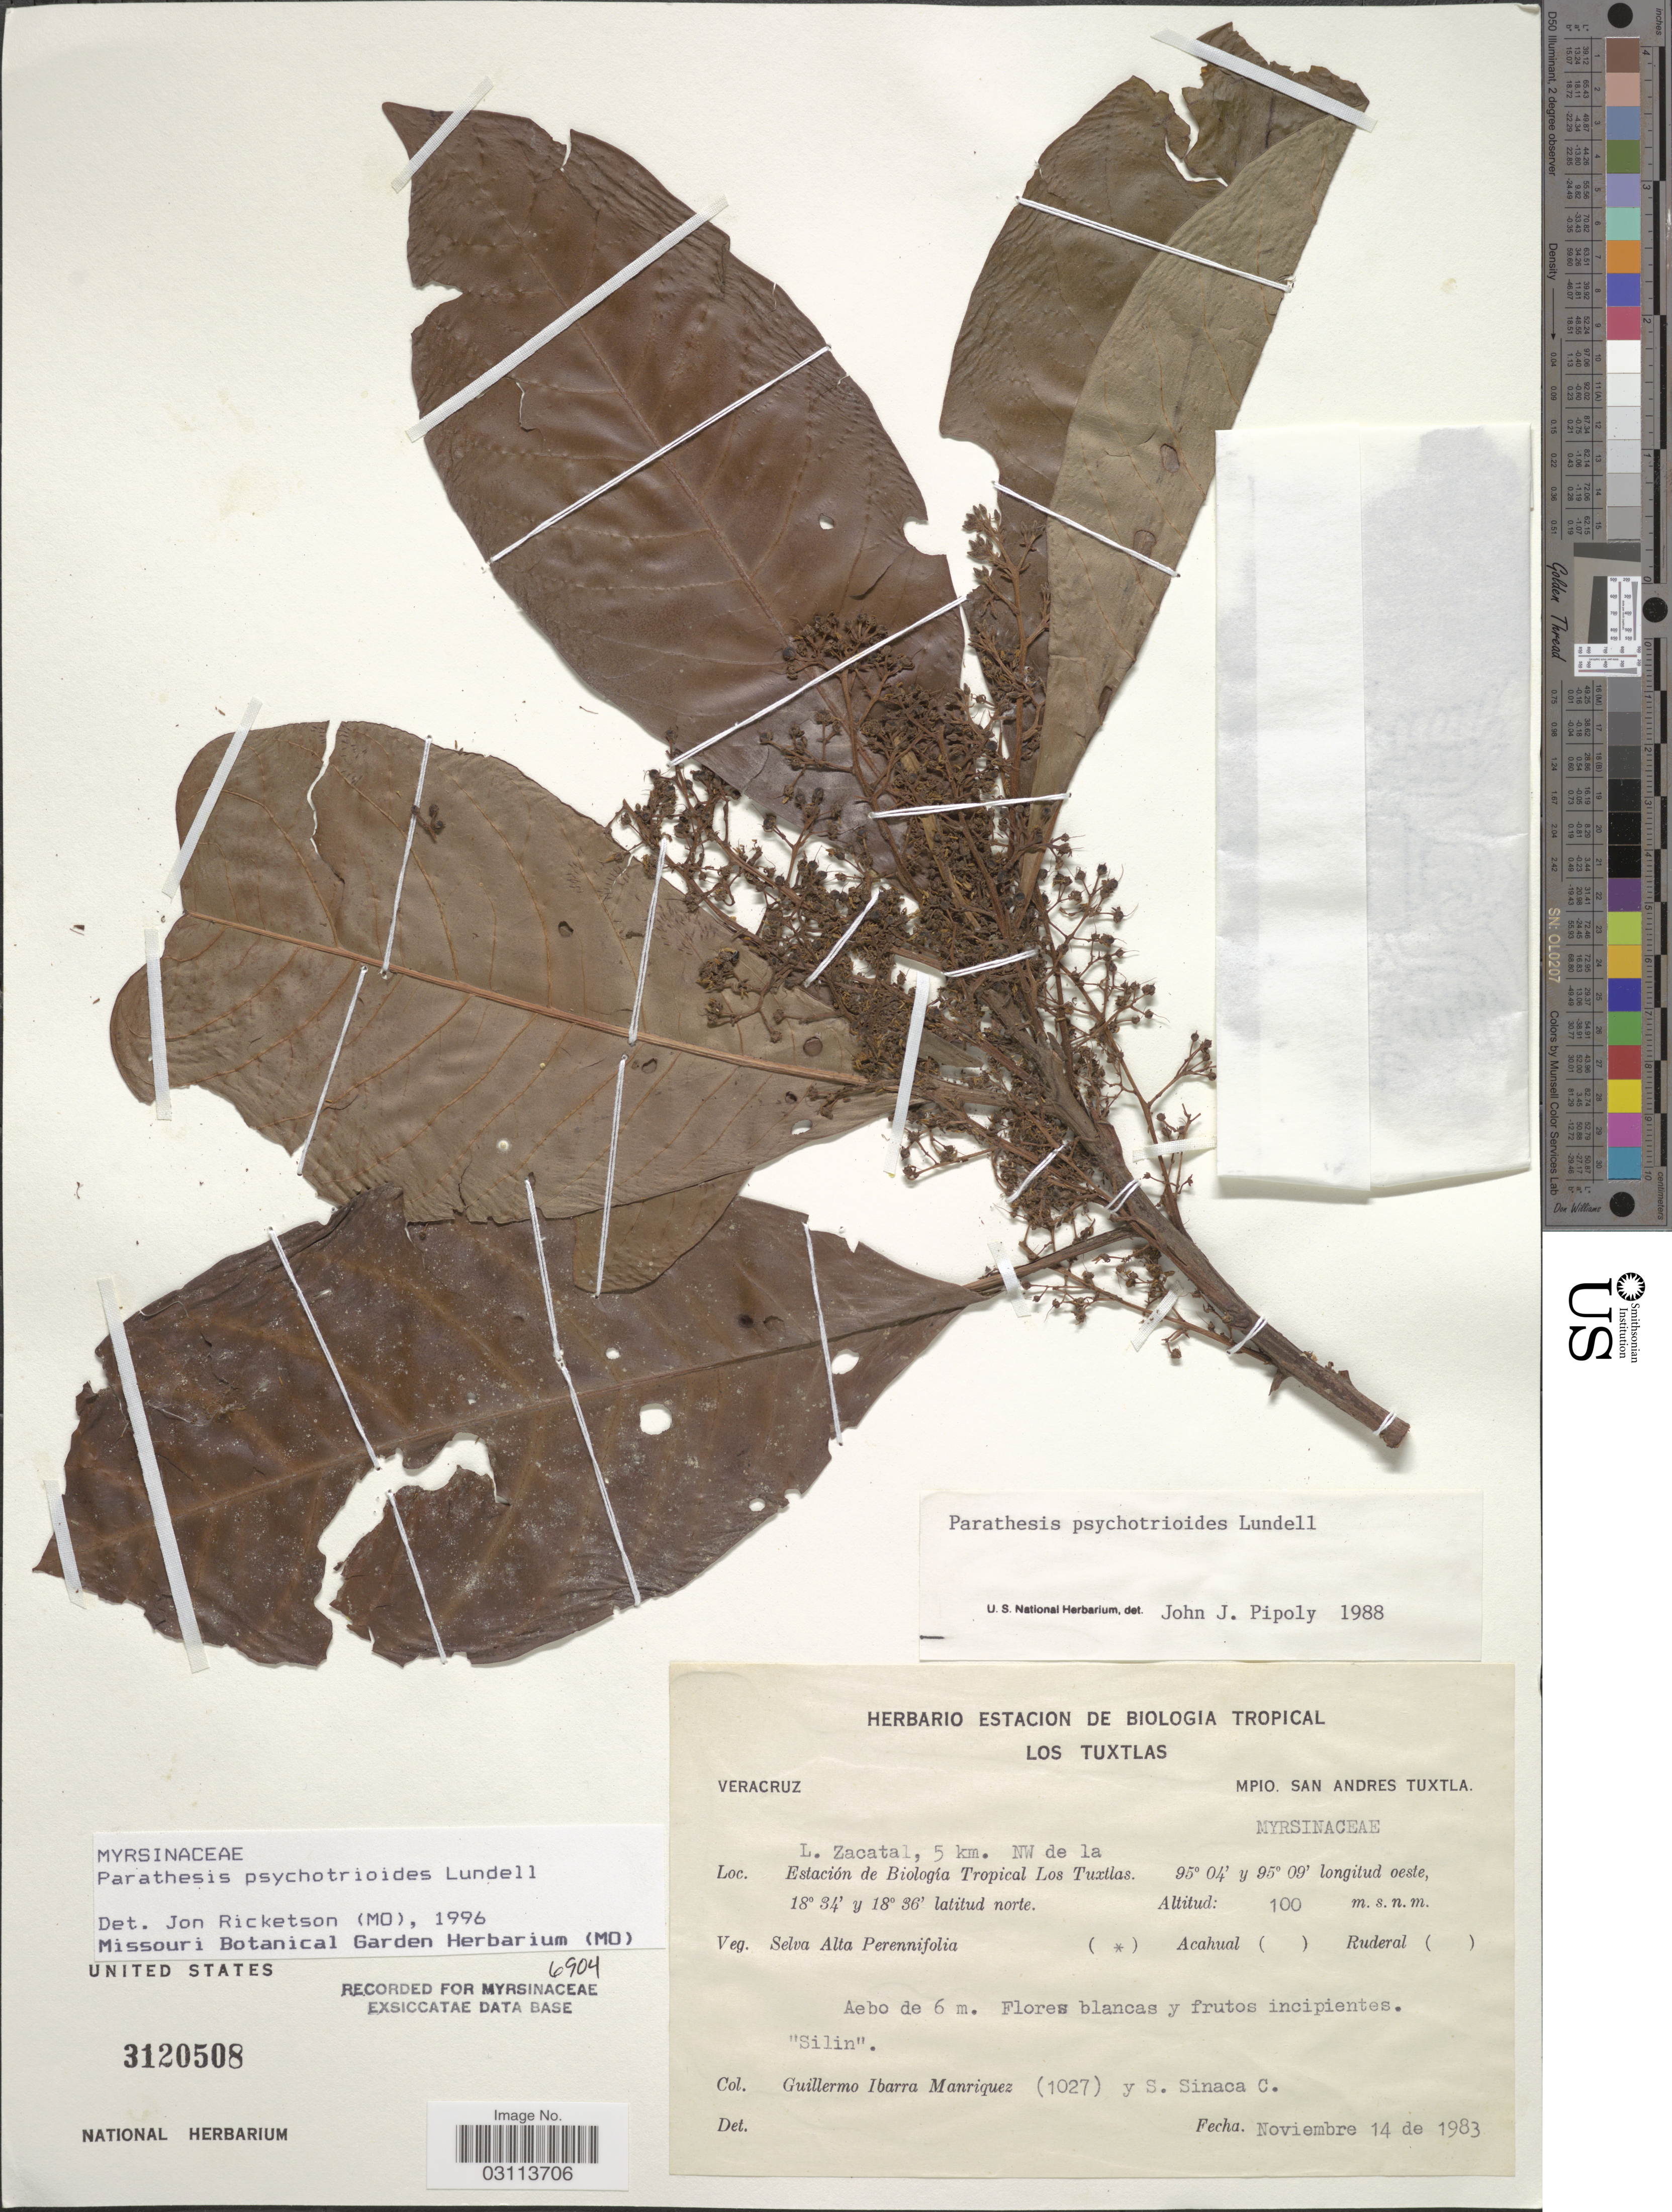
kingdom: Plantae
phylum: Tracheophyta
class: Magnoliopsida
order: Ericales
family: Primulaceae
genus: Parathesis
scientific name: Parathesis psychotrioides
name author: Lundell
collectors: G. Ibarra-Manríquez & S. Sinaca Colin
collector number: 1027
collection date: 1983-11-14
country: Mexico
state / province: Veracruz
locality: Veracruz. Mpio. San Andres Tuxtla. L. Zacatal, 5 km. NW de la Estación de Biología Tropical Los Tuxtlas.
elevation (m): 100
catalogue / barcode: US 3120508